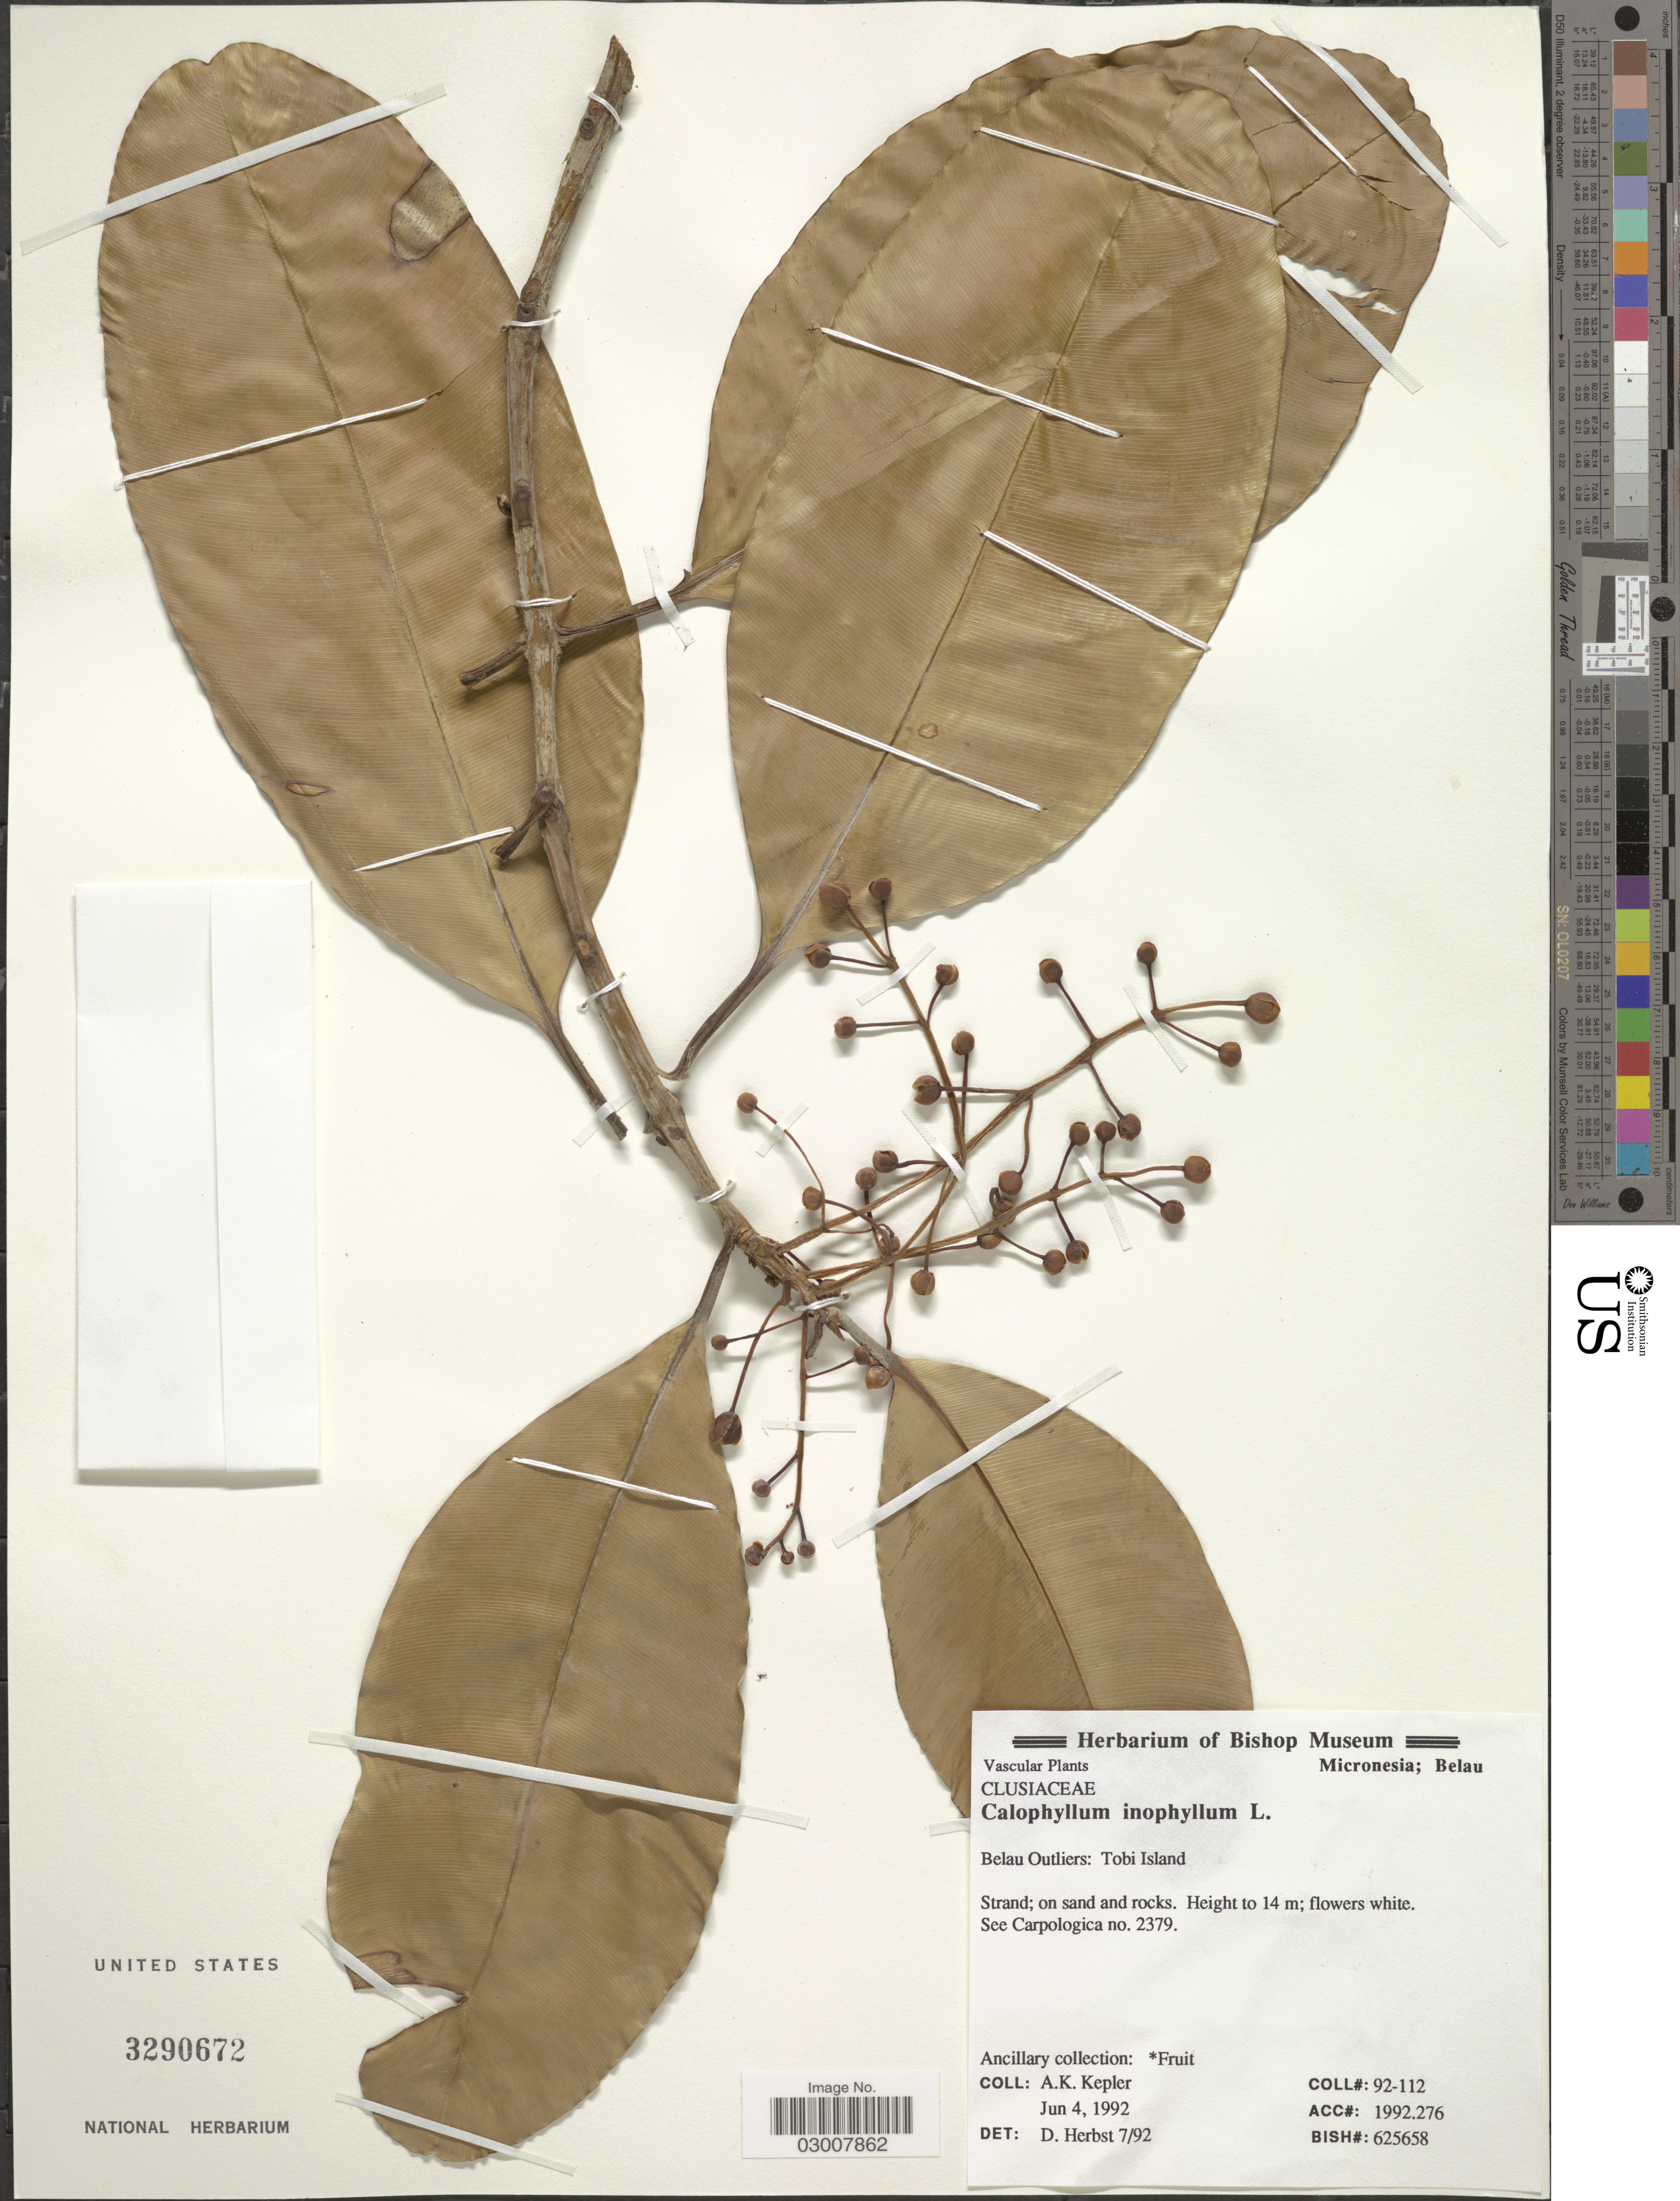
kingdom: Plantae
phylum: Tracheophyta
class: Magnoliopsida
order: Malpighiales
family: Calophyllaceae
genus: Calophyllum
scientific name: Calophyllum inophyllum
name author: L.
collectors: A. K. Kepler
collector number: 92-112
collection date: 1992-06-04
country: Palau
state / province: Belau Outliers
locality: Micronesia; Belau. Belau Outliers: Tobi Island.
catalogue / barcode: US 3290672